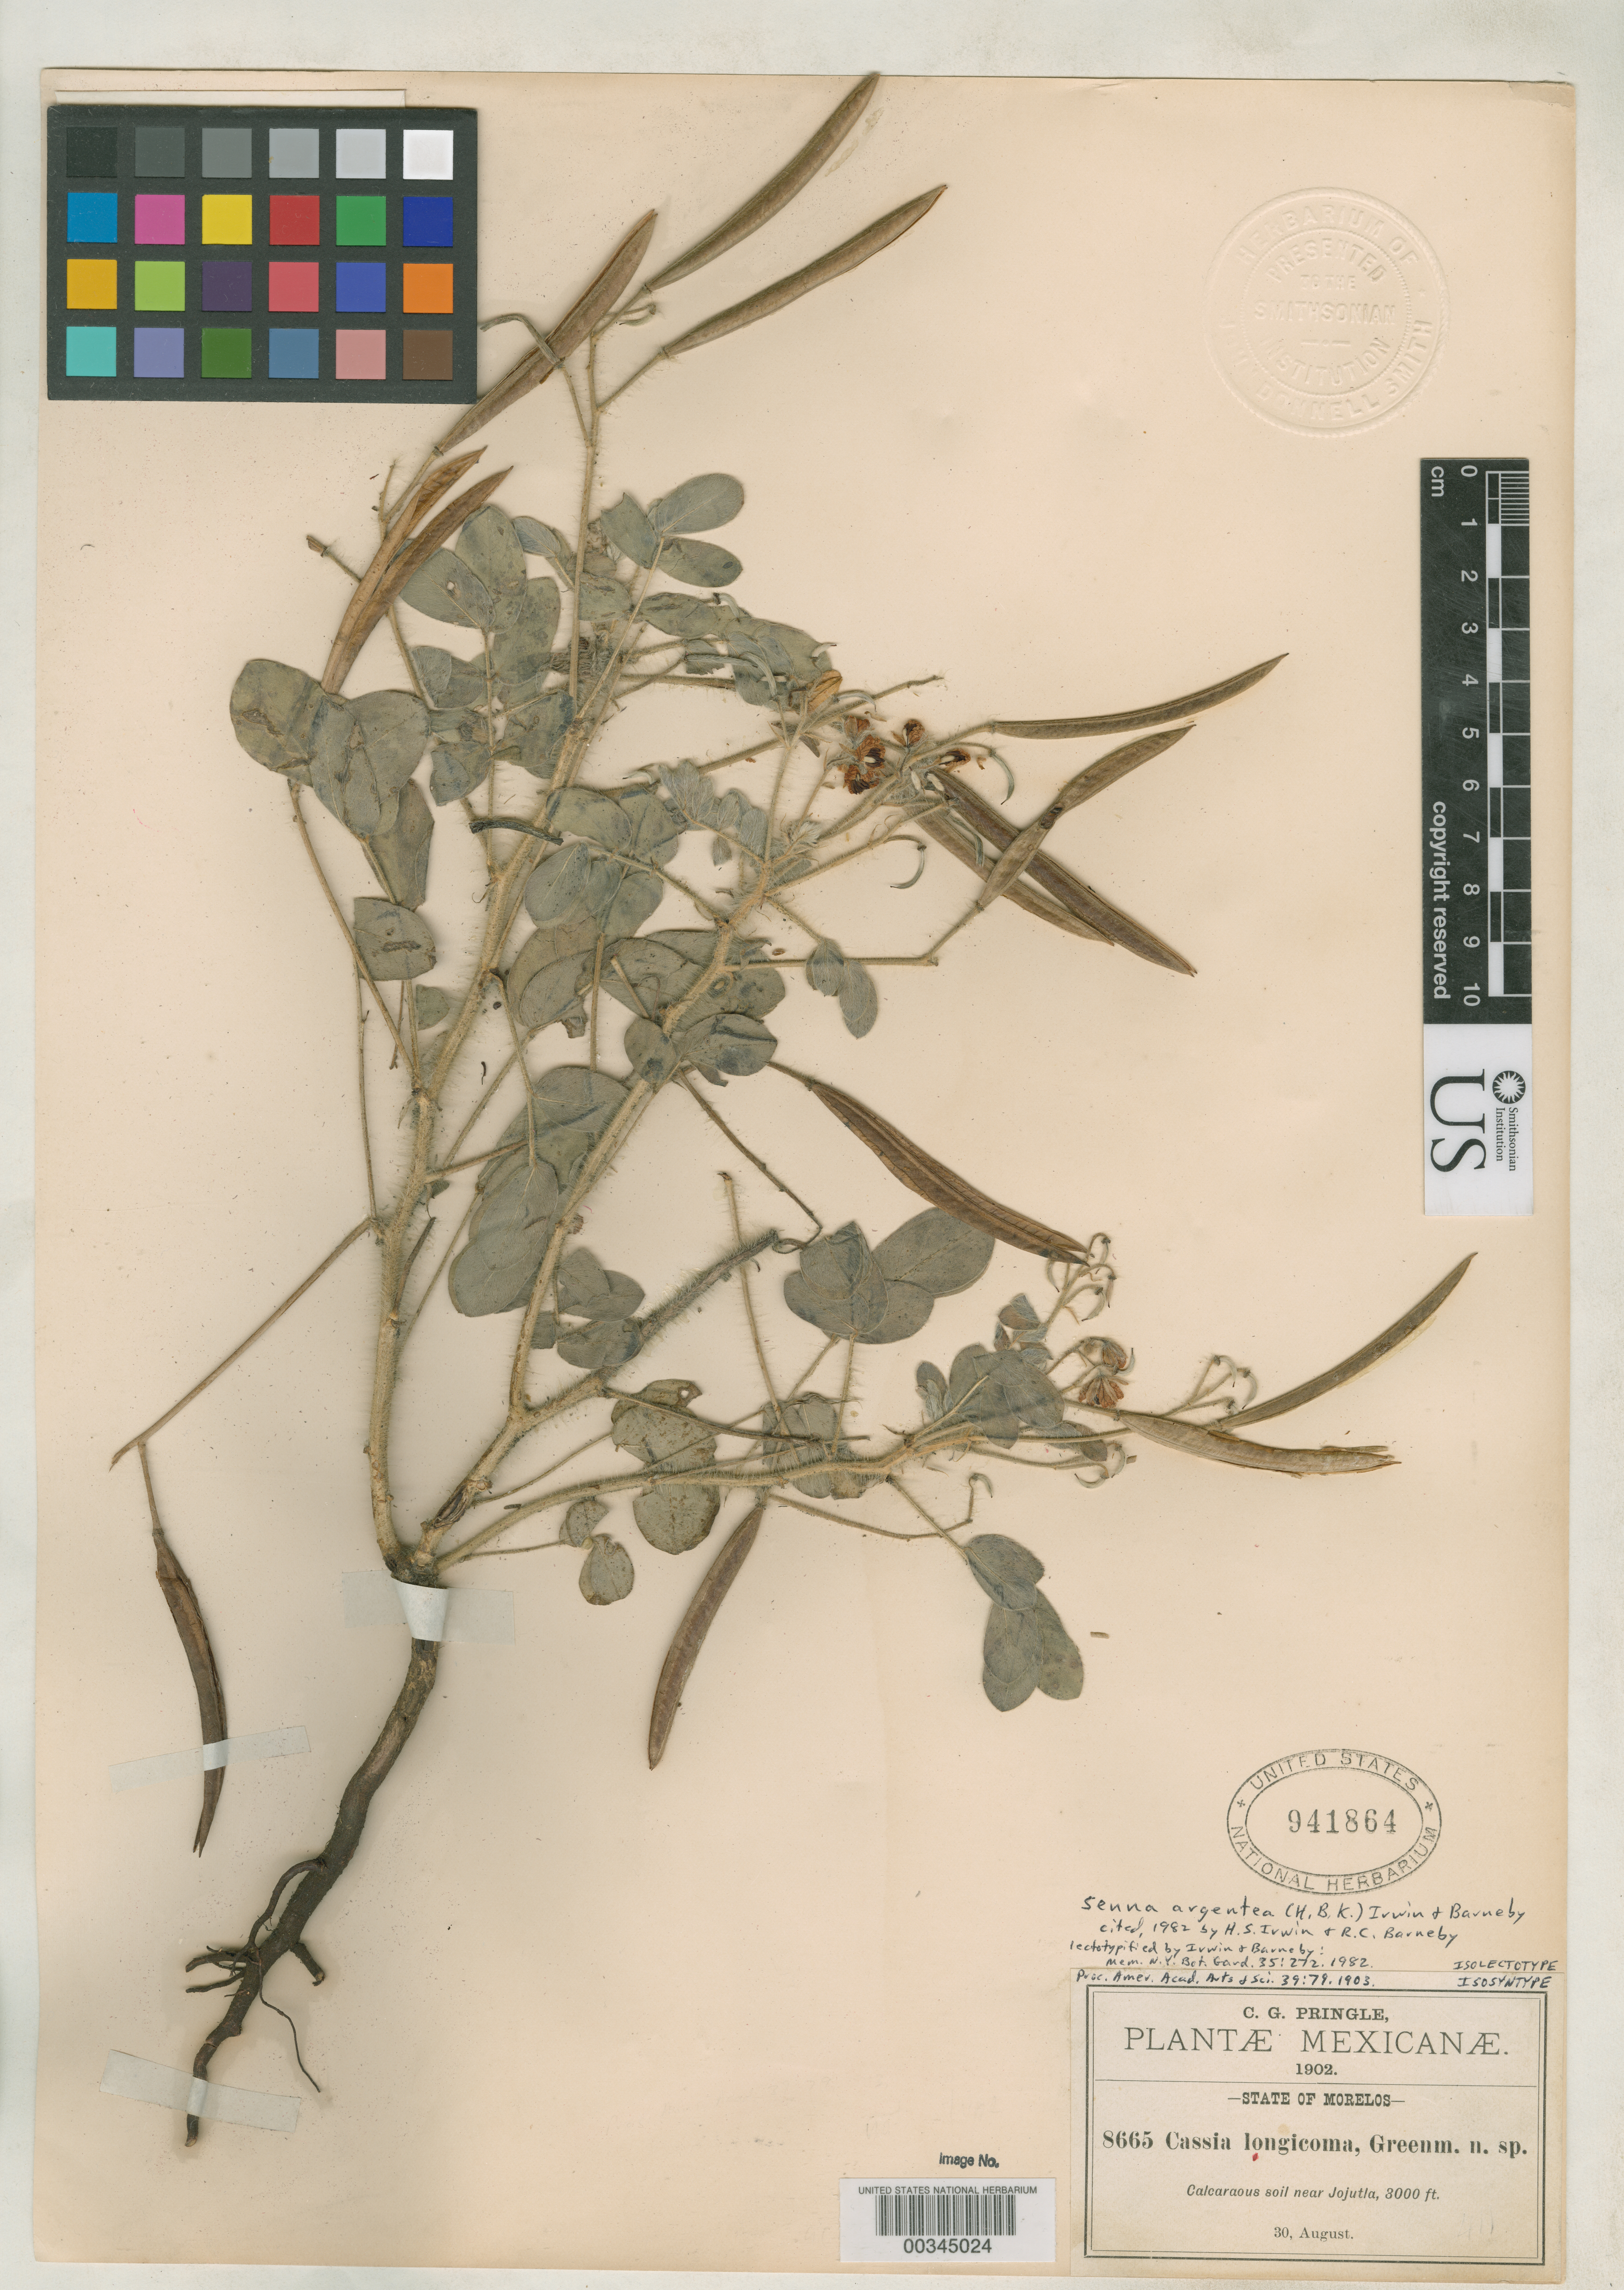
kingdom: Plantae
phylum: Tracheophyta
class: Magnoliopsida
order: Fabales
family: Fabaceae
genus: Cassia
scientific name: Cassia longicoma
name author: Greenm.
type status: Isolectotype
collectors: C. G. Pringle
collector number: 8665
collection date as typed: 30 Aug 1902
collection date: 1902-08-30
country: Mexico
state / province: Morelos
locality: Near Jojutla.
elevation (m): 914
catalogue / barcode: US 941864